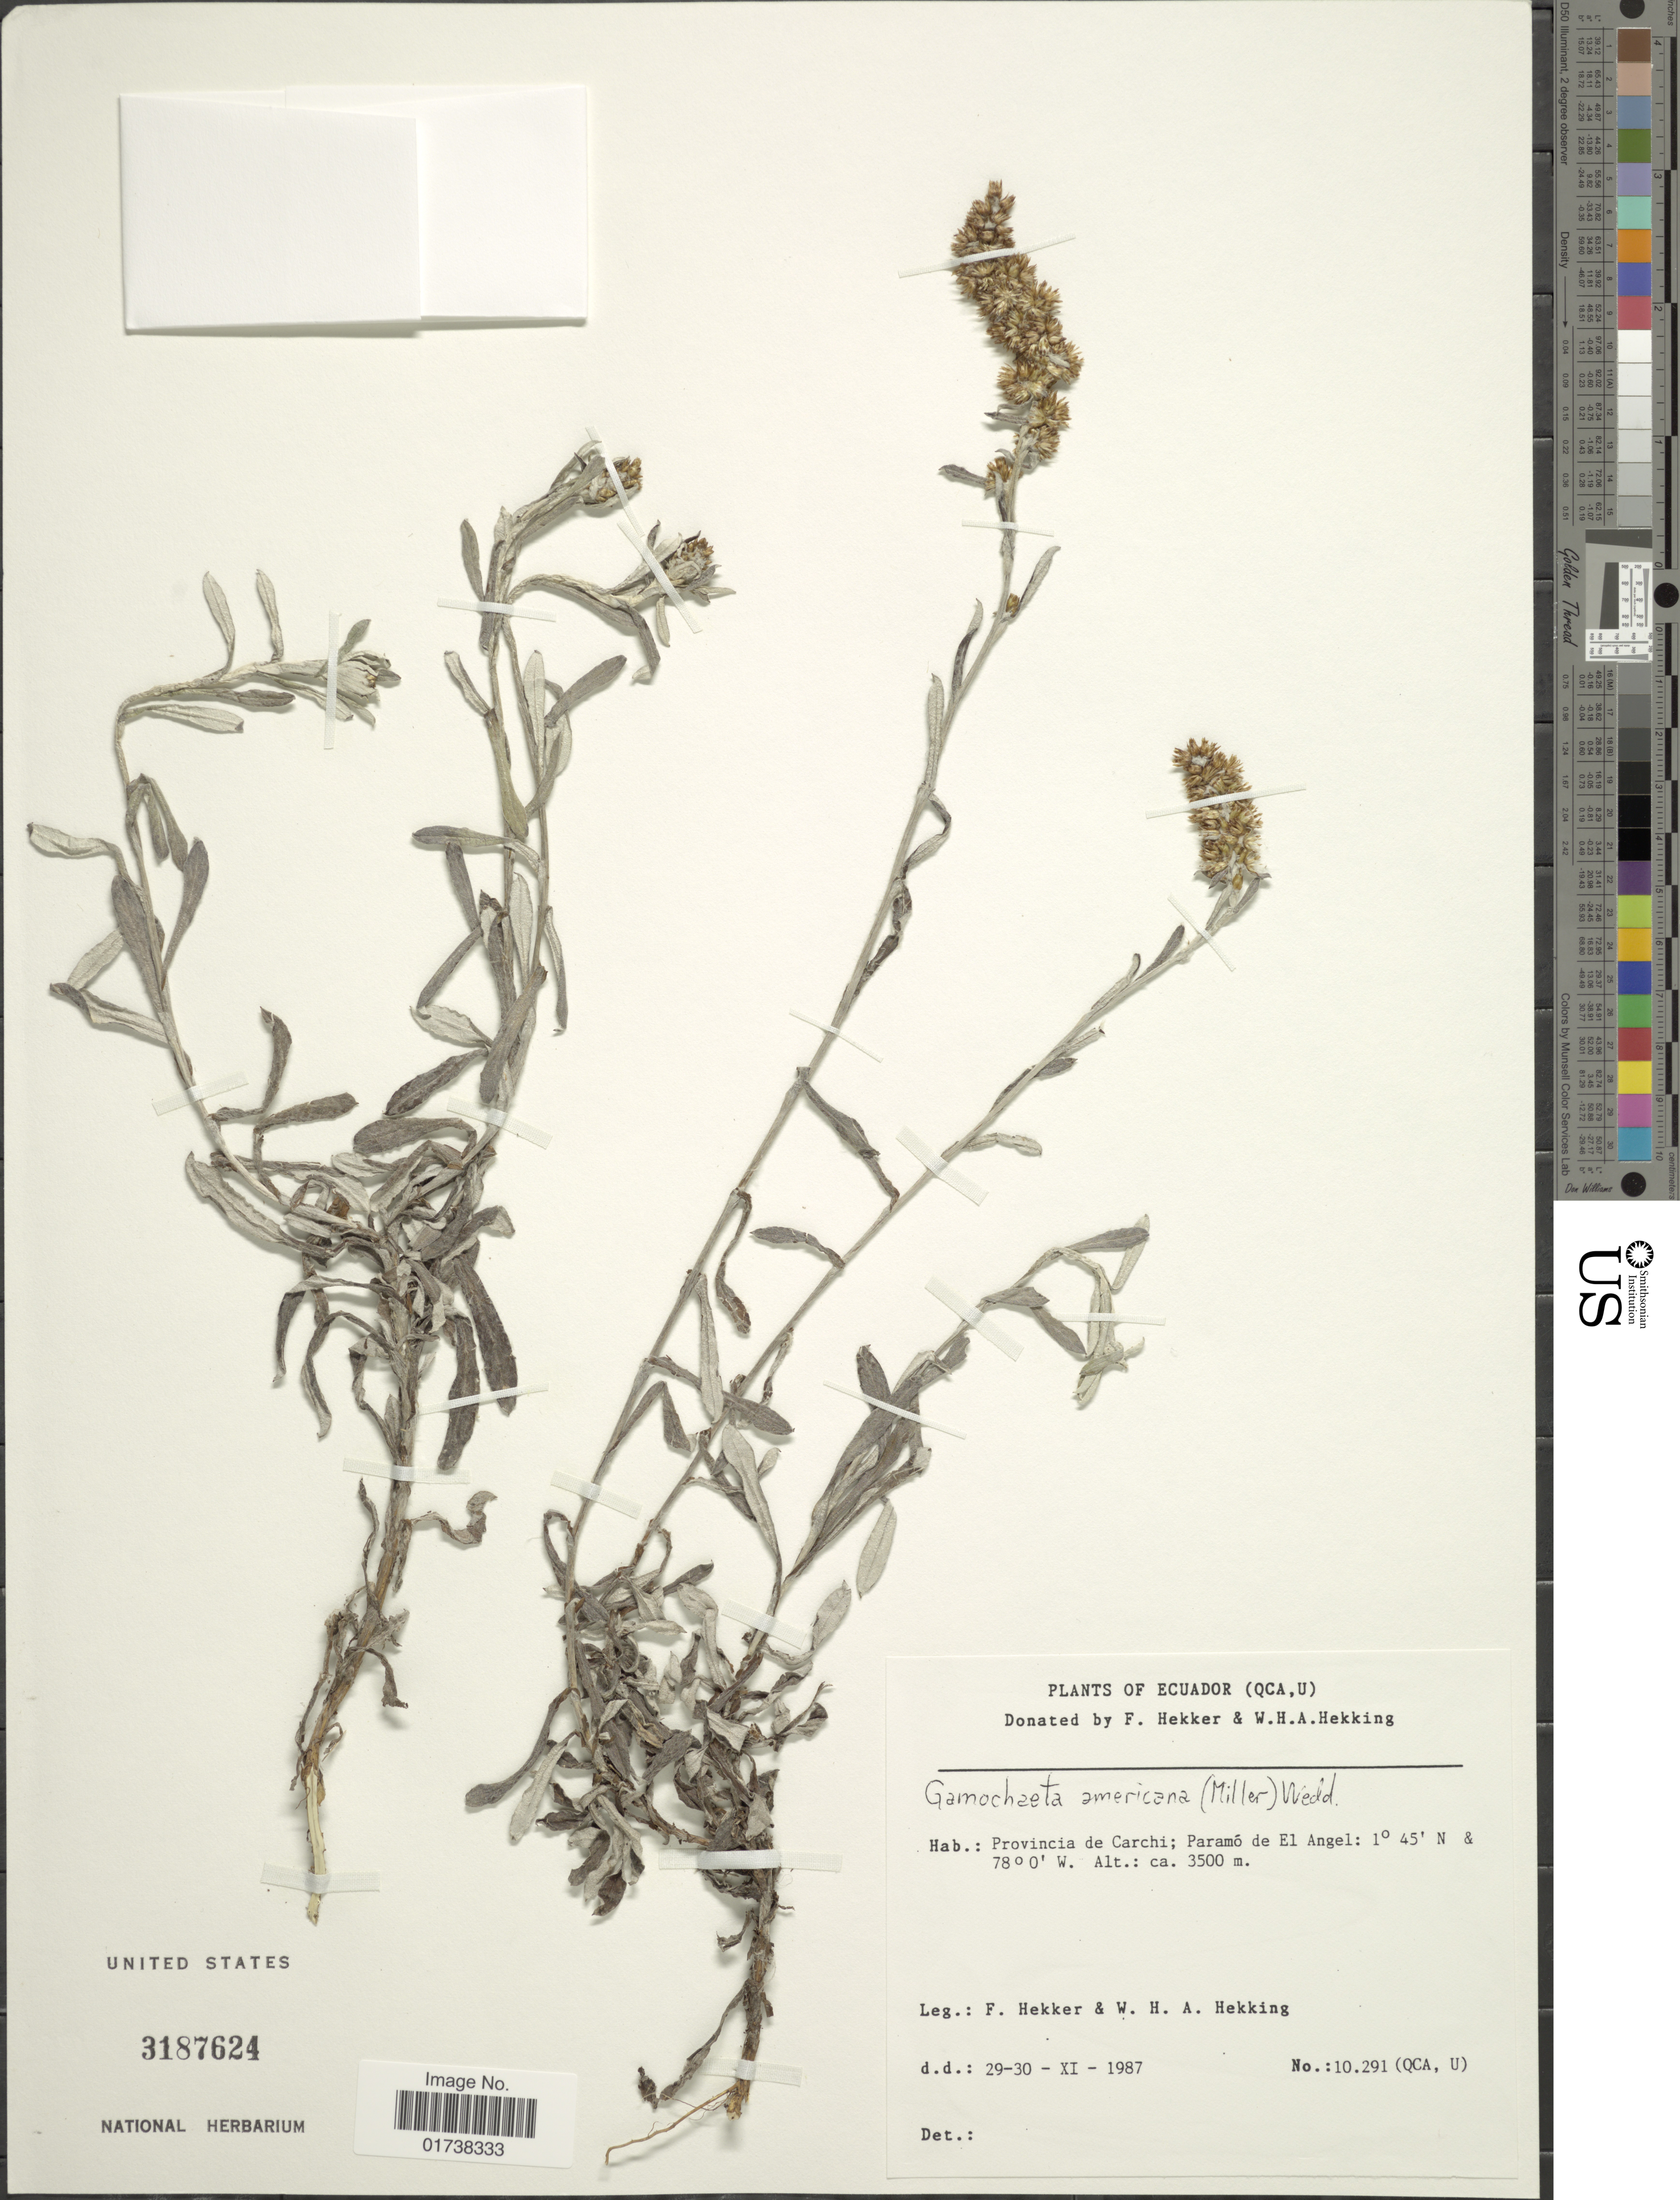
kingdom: Plantae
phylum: Tracheophyta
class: Magnoliopsida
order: Asterales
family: Asteraceae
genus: Gamochaeta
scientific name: Gamochaeta americana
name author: (Mill.) Wedd.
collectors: F. Hekker & W. H. A. Hekking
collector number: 10291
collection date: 1897-11-29/1987-11-30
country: Ecuador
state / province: Carchi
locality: Paramo de El Angel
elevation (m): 3500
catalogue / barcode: US 3187624